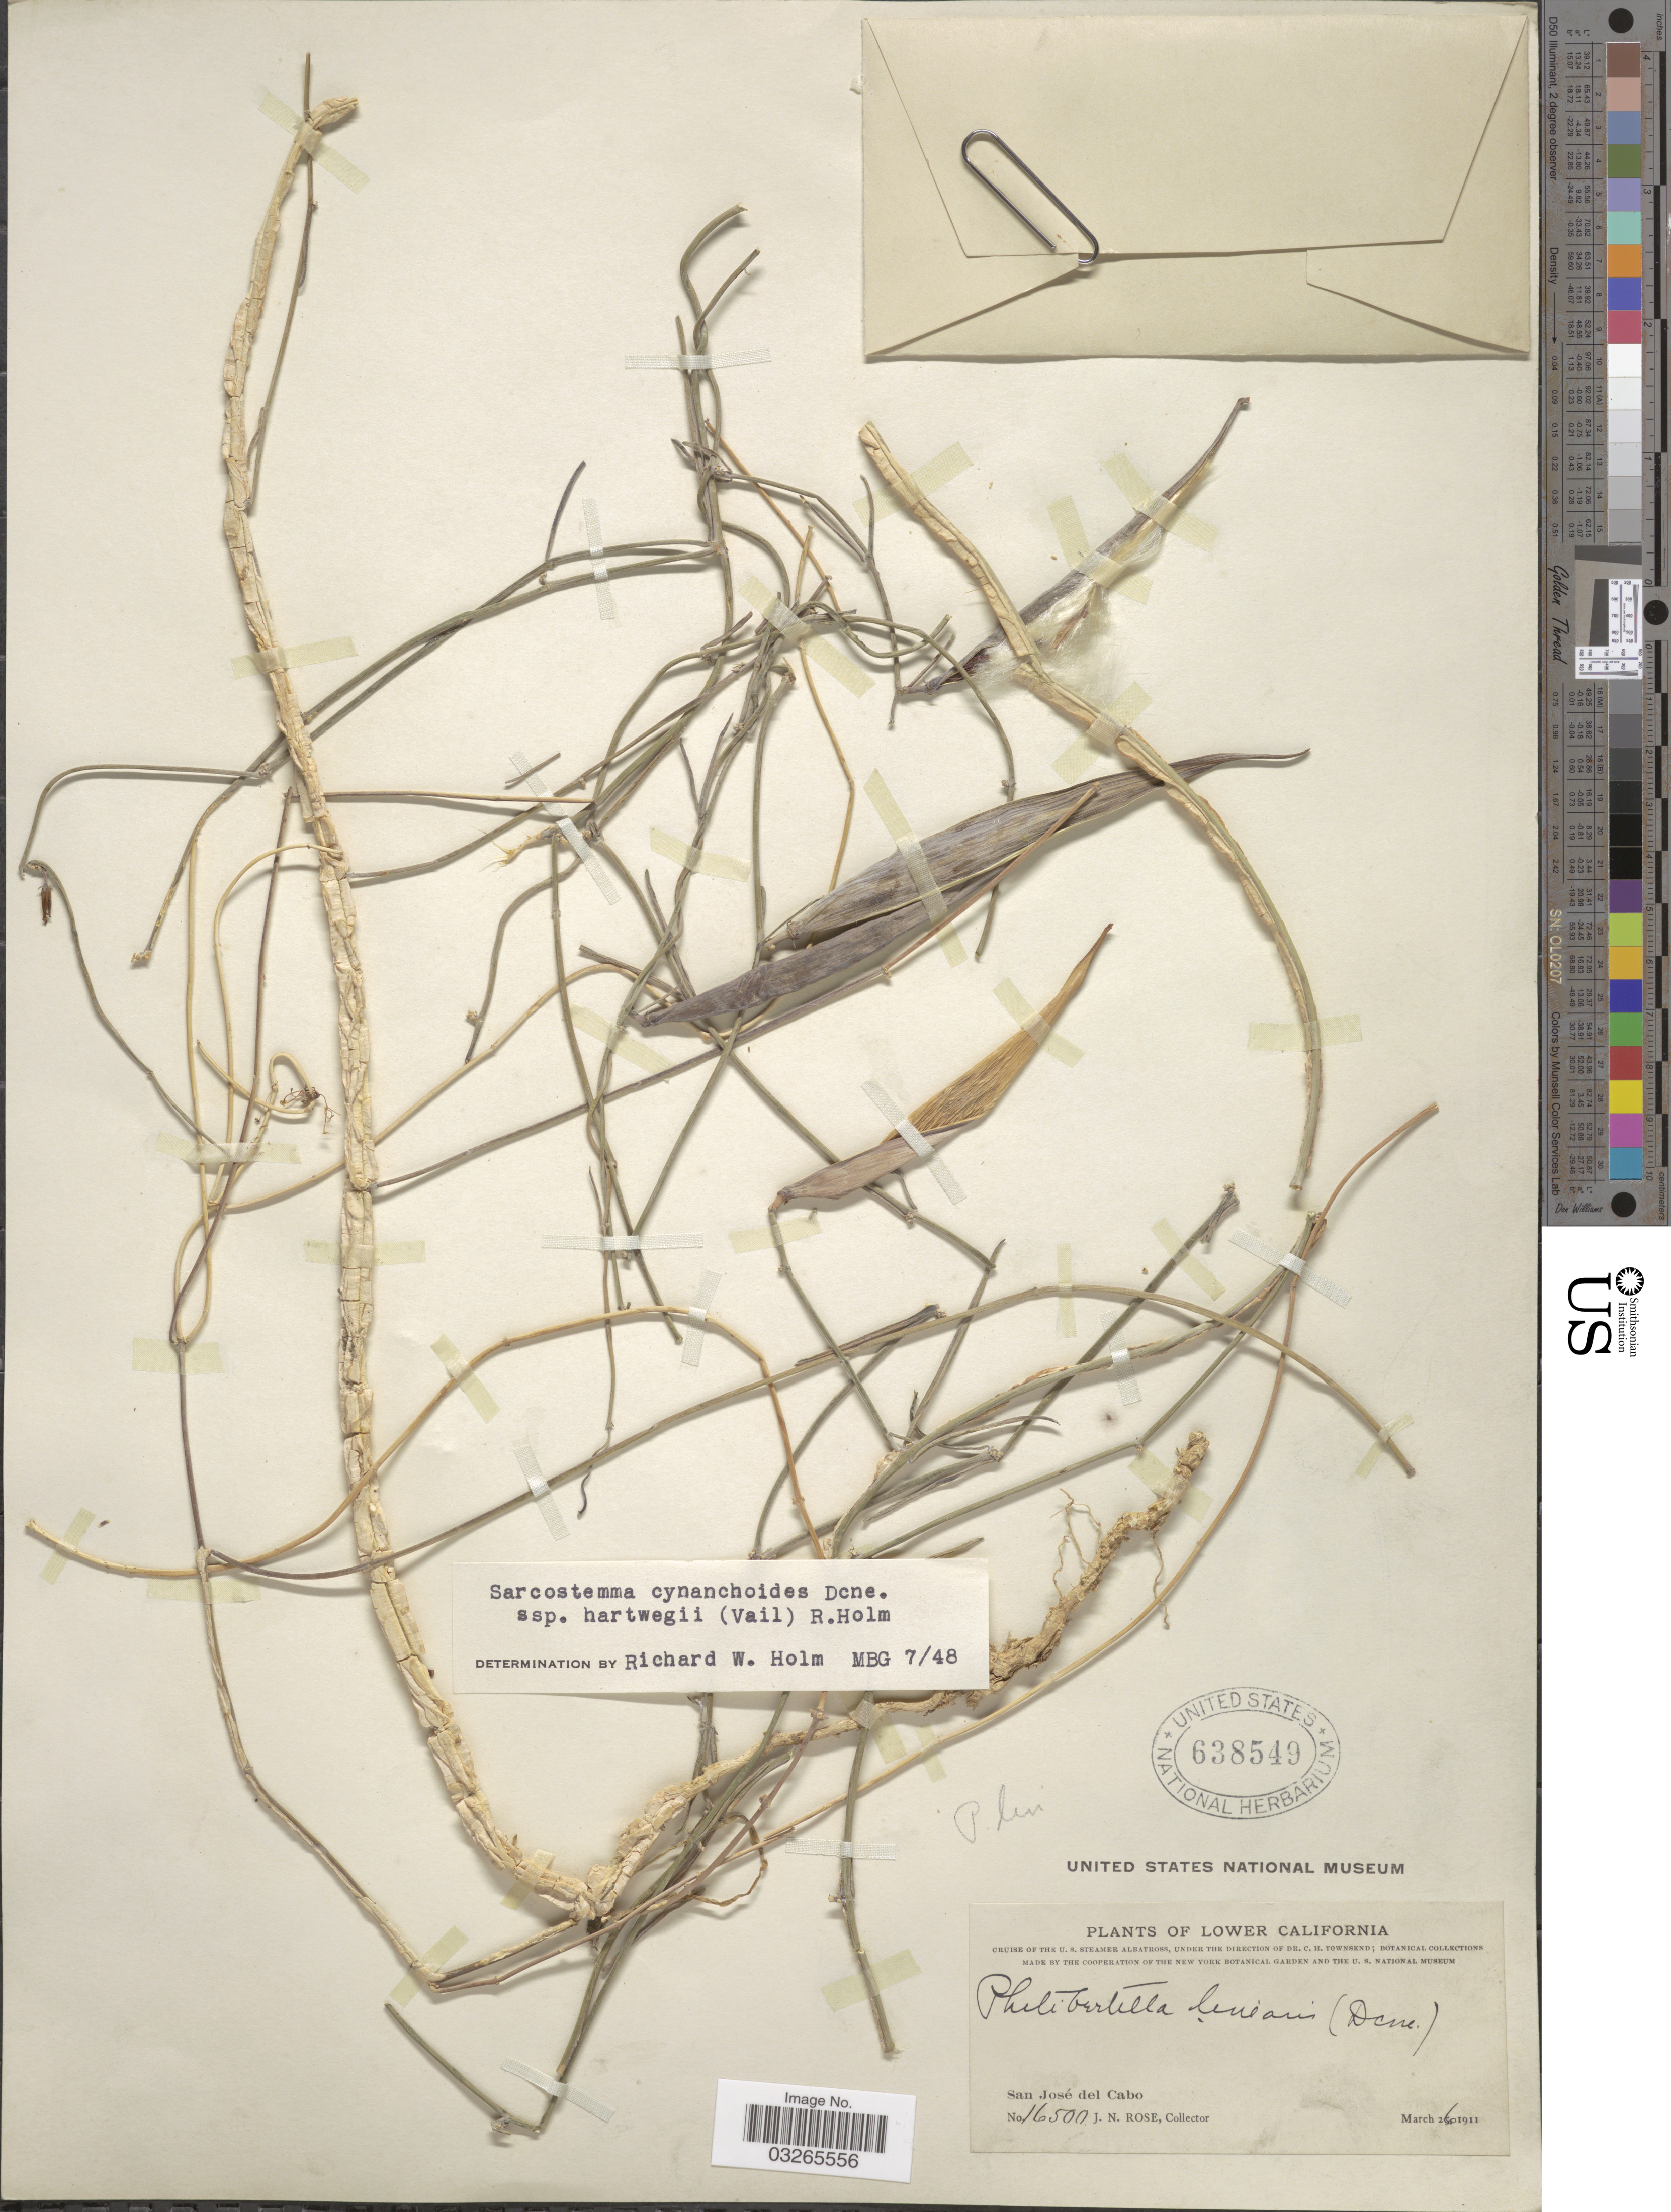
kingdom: Plantae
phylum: Tracheophyta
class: Magnoliopsida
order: Gentianales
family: Apocynaceae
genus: Sarcostemma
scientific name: Sarcostemma cynanchoides subsp. hartwegii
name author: (Vail) R.W. Holm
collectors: J. N. Rose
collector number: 16500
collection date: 1911-03-26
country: Mexico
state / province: Baja California Sur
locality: Lowe California, San José del Cabo.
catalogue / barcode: US 638549